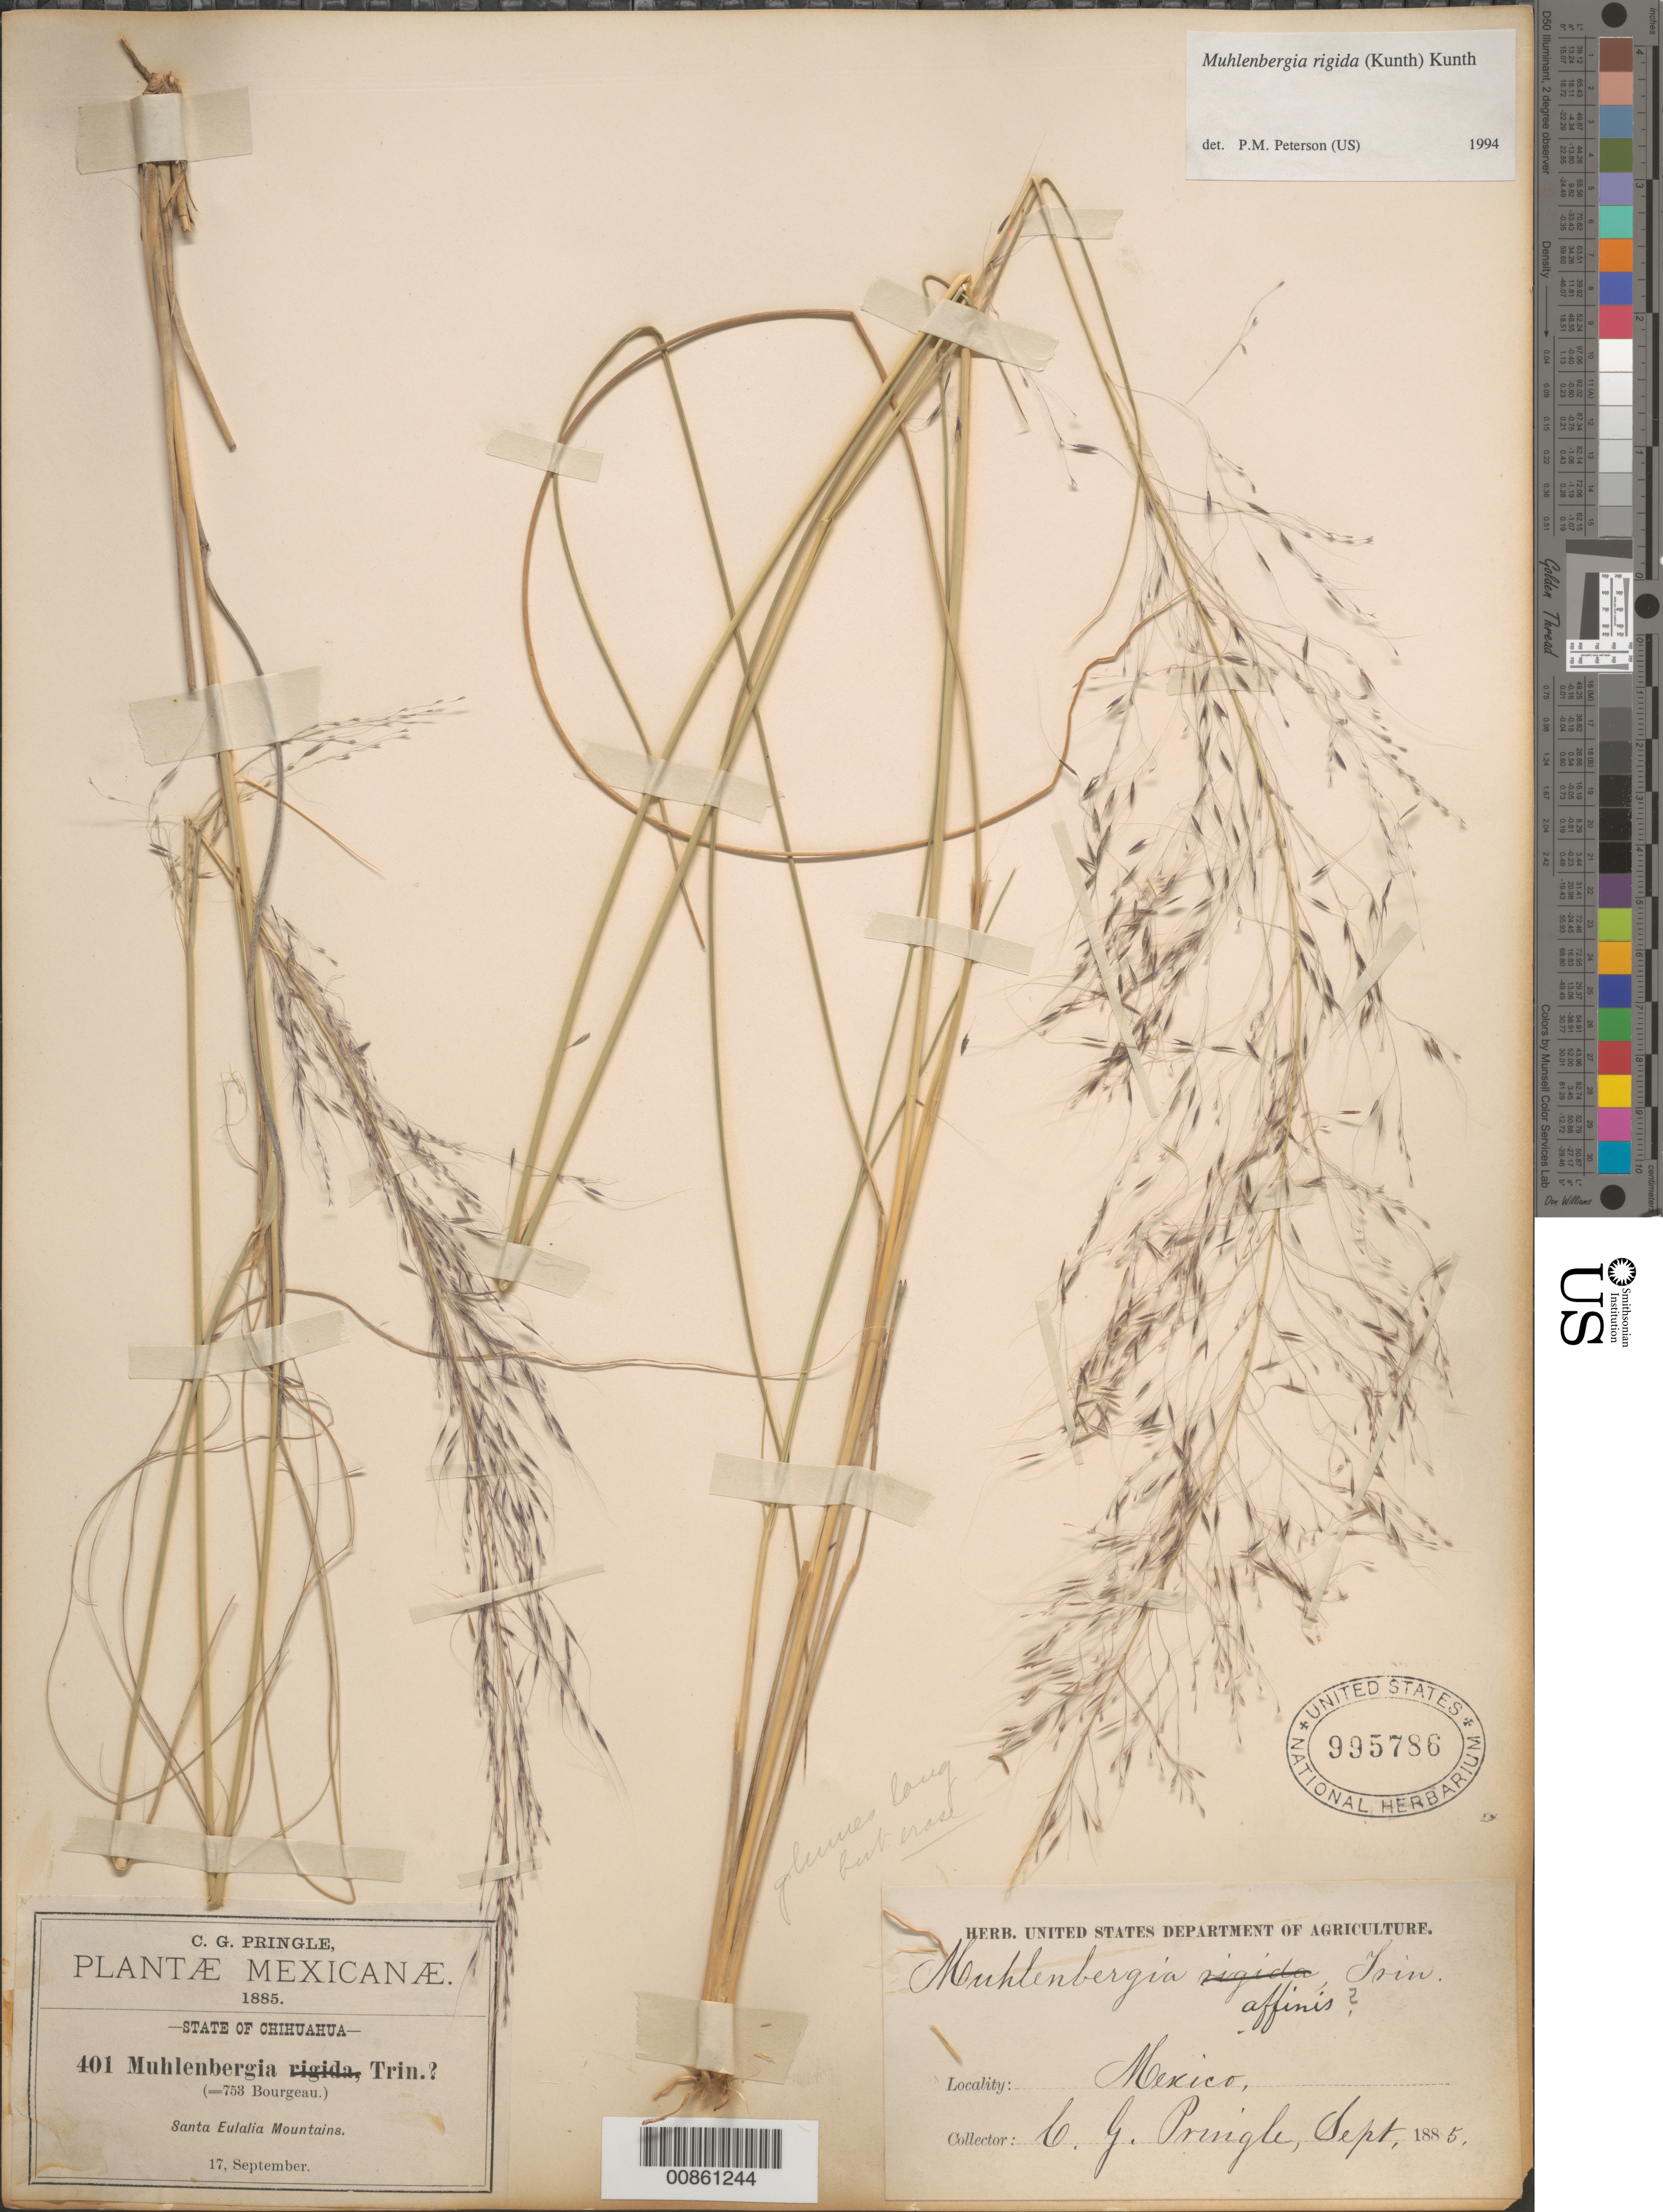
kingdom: Plantae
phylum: Tracheophyta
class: Liliopsida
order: Poales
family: Poaceae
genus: Muhlenbergia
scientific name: Muhlenbergia rigida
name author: (Kunth) Kunth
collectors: C. G. Pringle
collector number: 401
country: Mexico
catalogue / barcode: US 995786